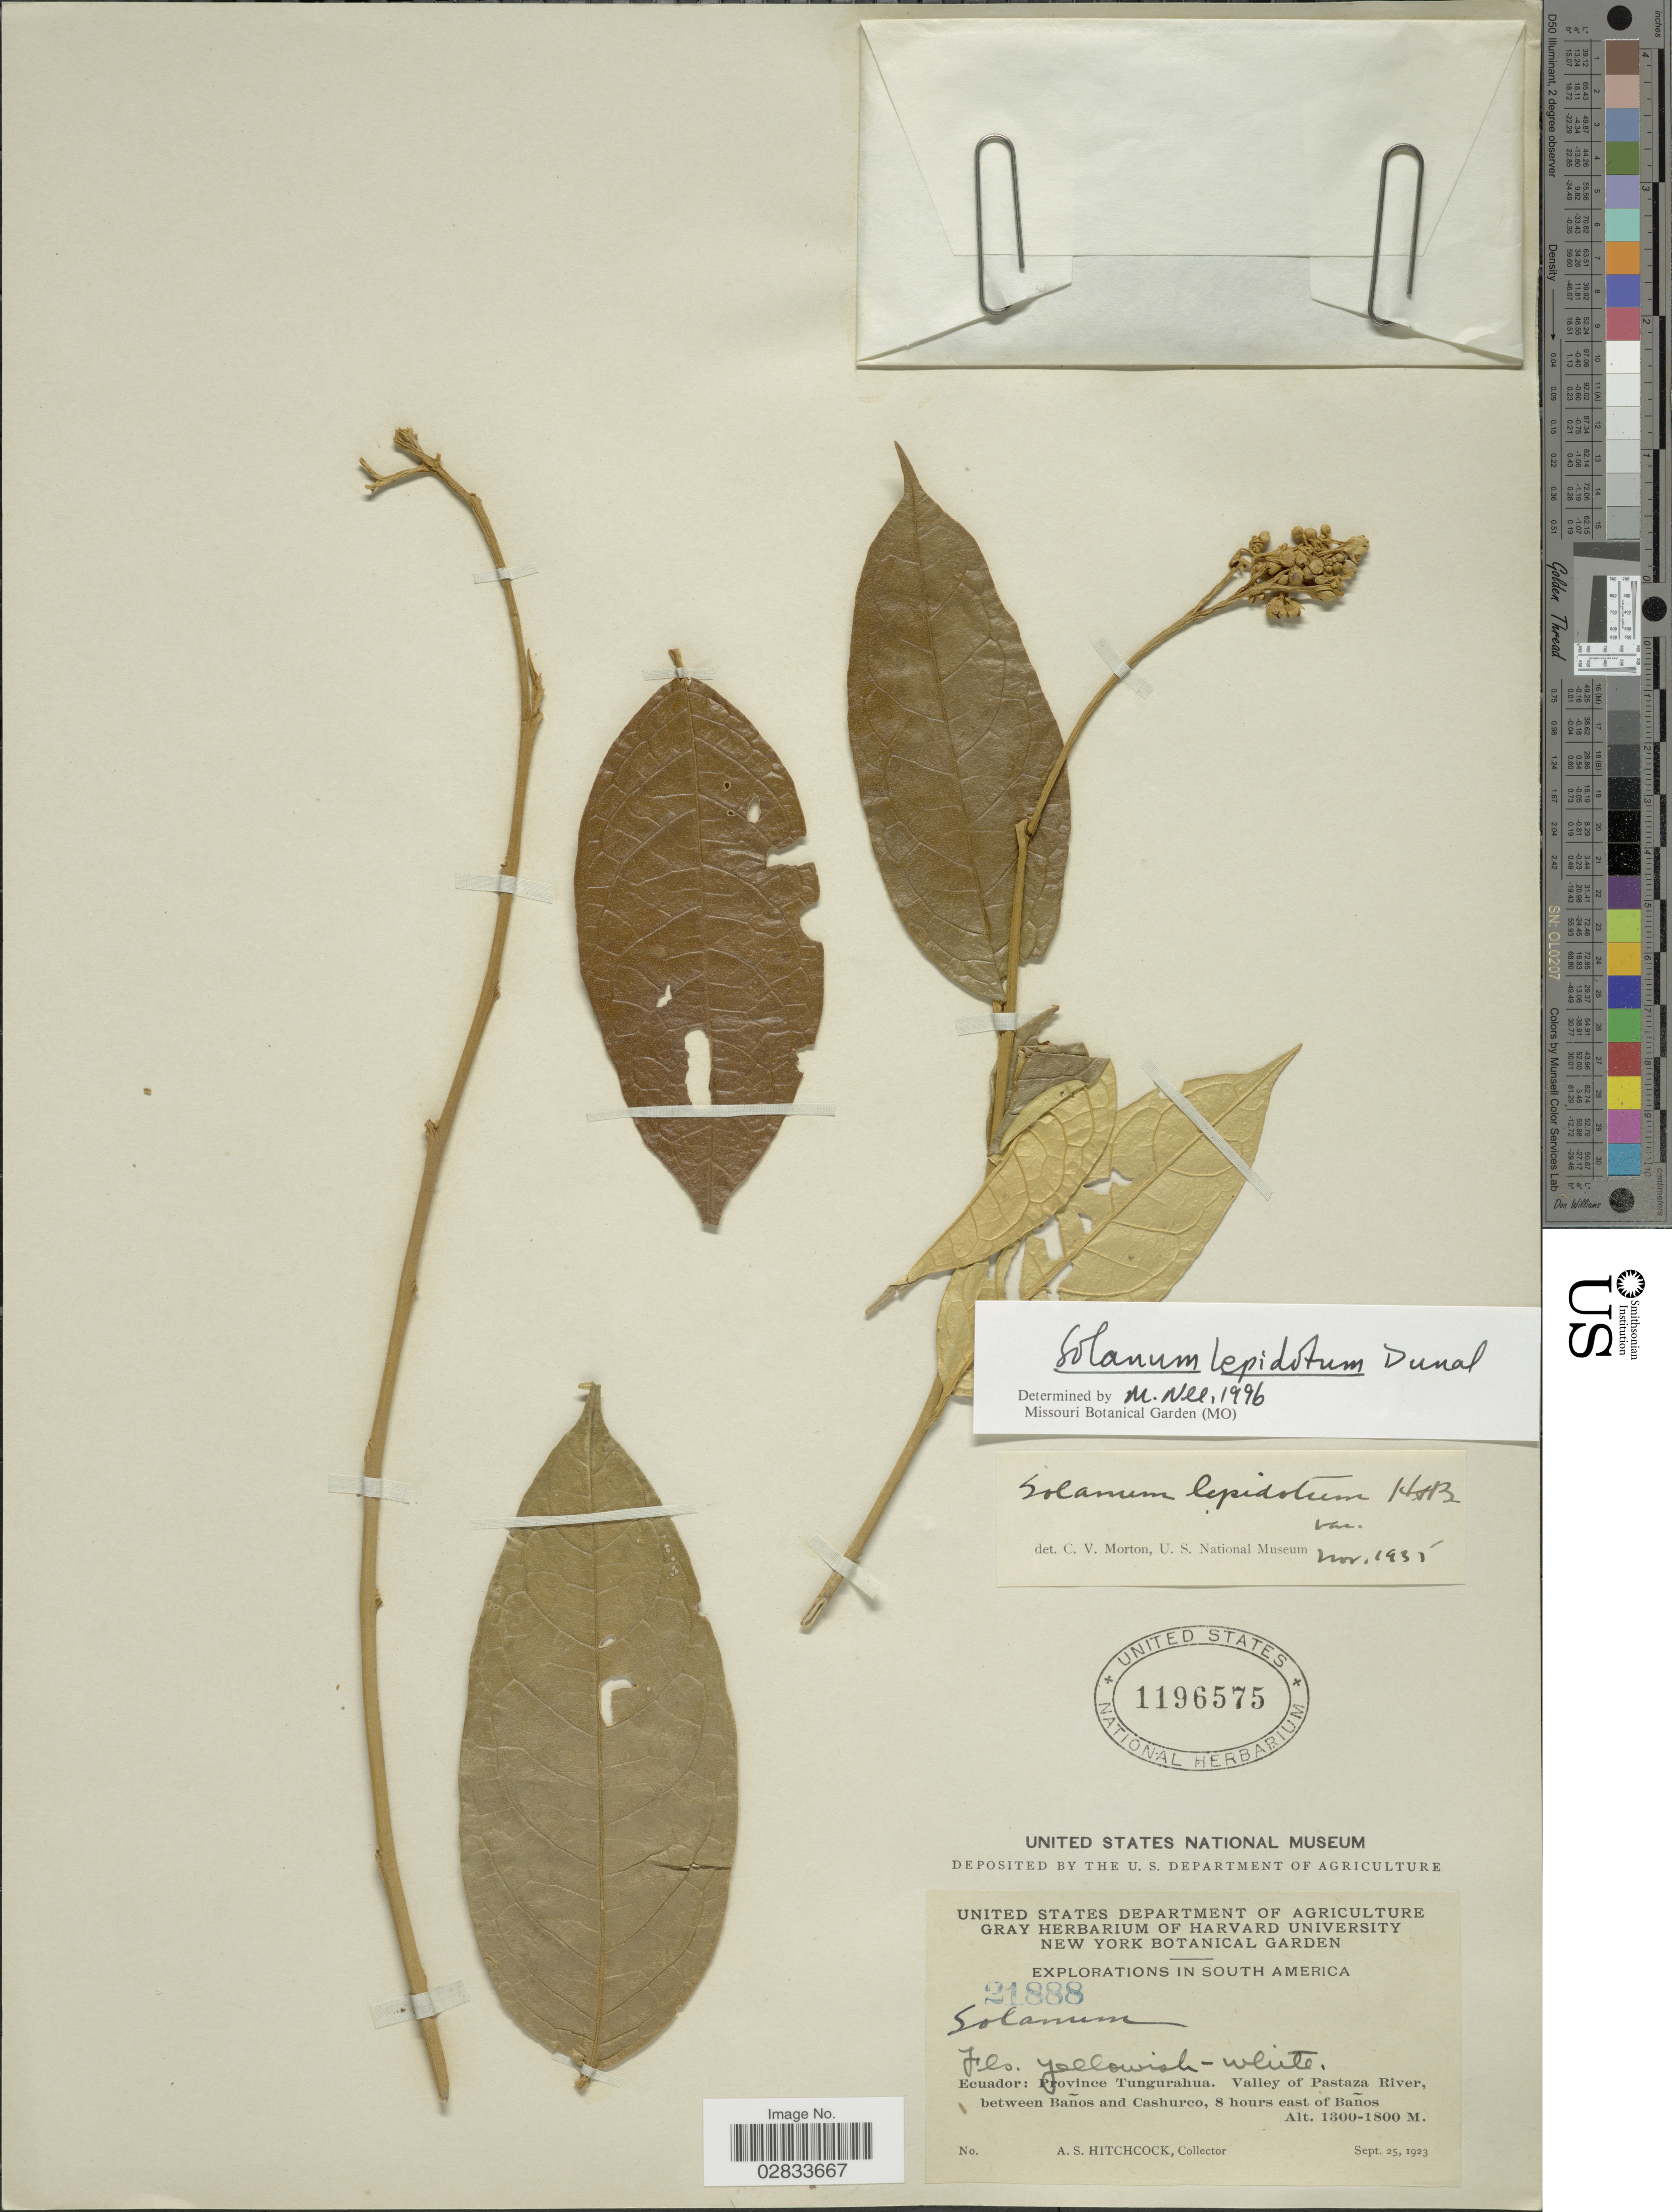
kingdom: Plantae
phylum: Tracheophyta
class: Magnoliopsida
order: Solanales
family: Solanaceae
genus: Solanum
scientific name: Solanum lepidotum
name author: Humb. & Bonpl. ex Dunal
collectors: A. S. Hitchcock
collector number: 21888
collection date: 1923-09-25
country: Ecuador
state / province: Tungurahua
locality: Ecuador: Province Tungurahua, Valley of Pastaza River, between Baños and Cashurco, 8 hours east of Baños.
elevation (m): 1300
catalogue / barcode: US 1196575